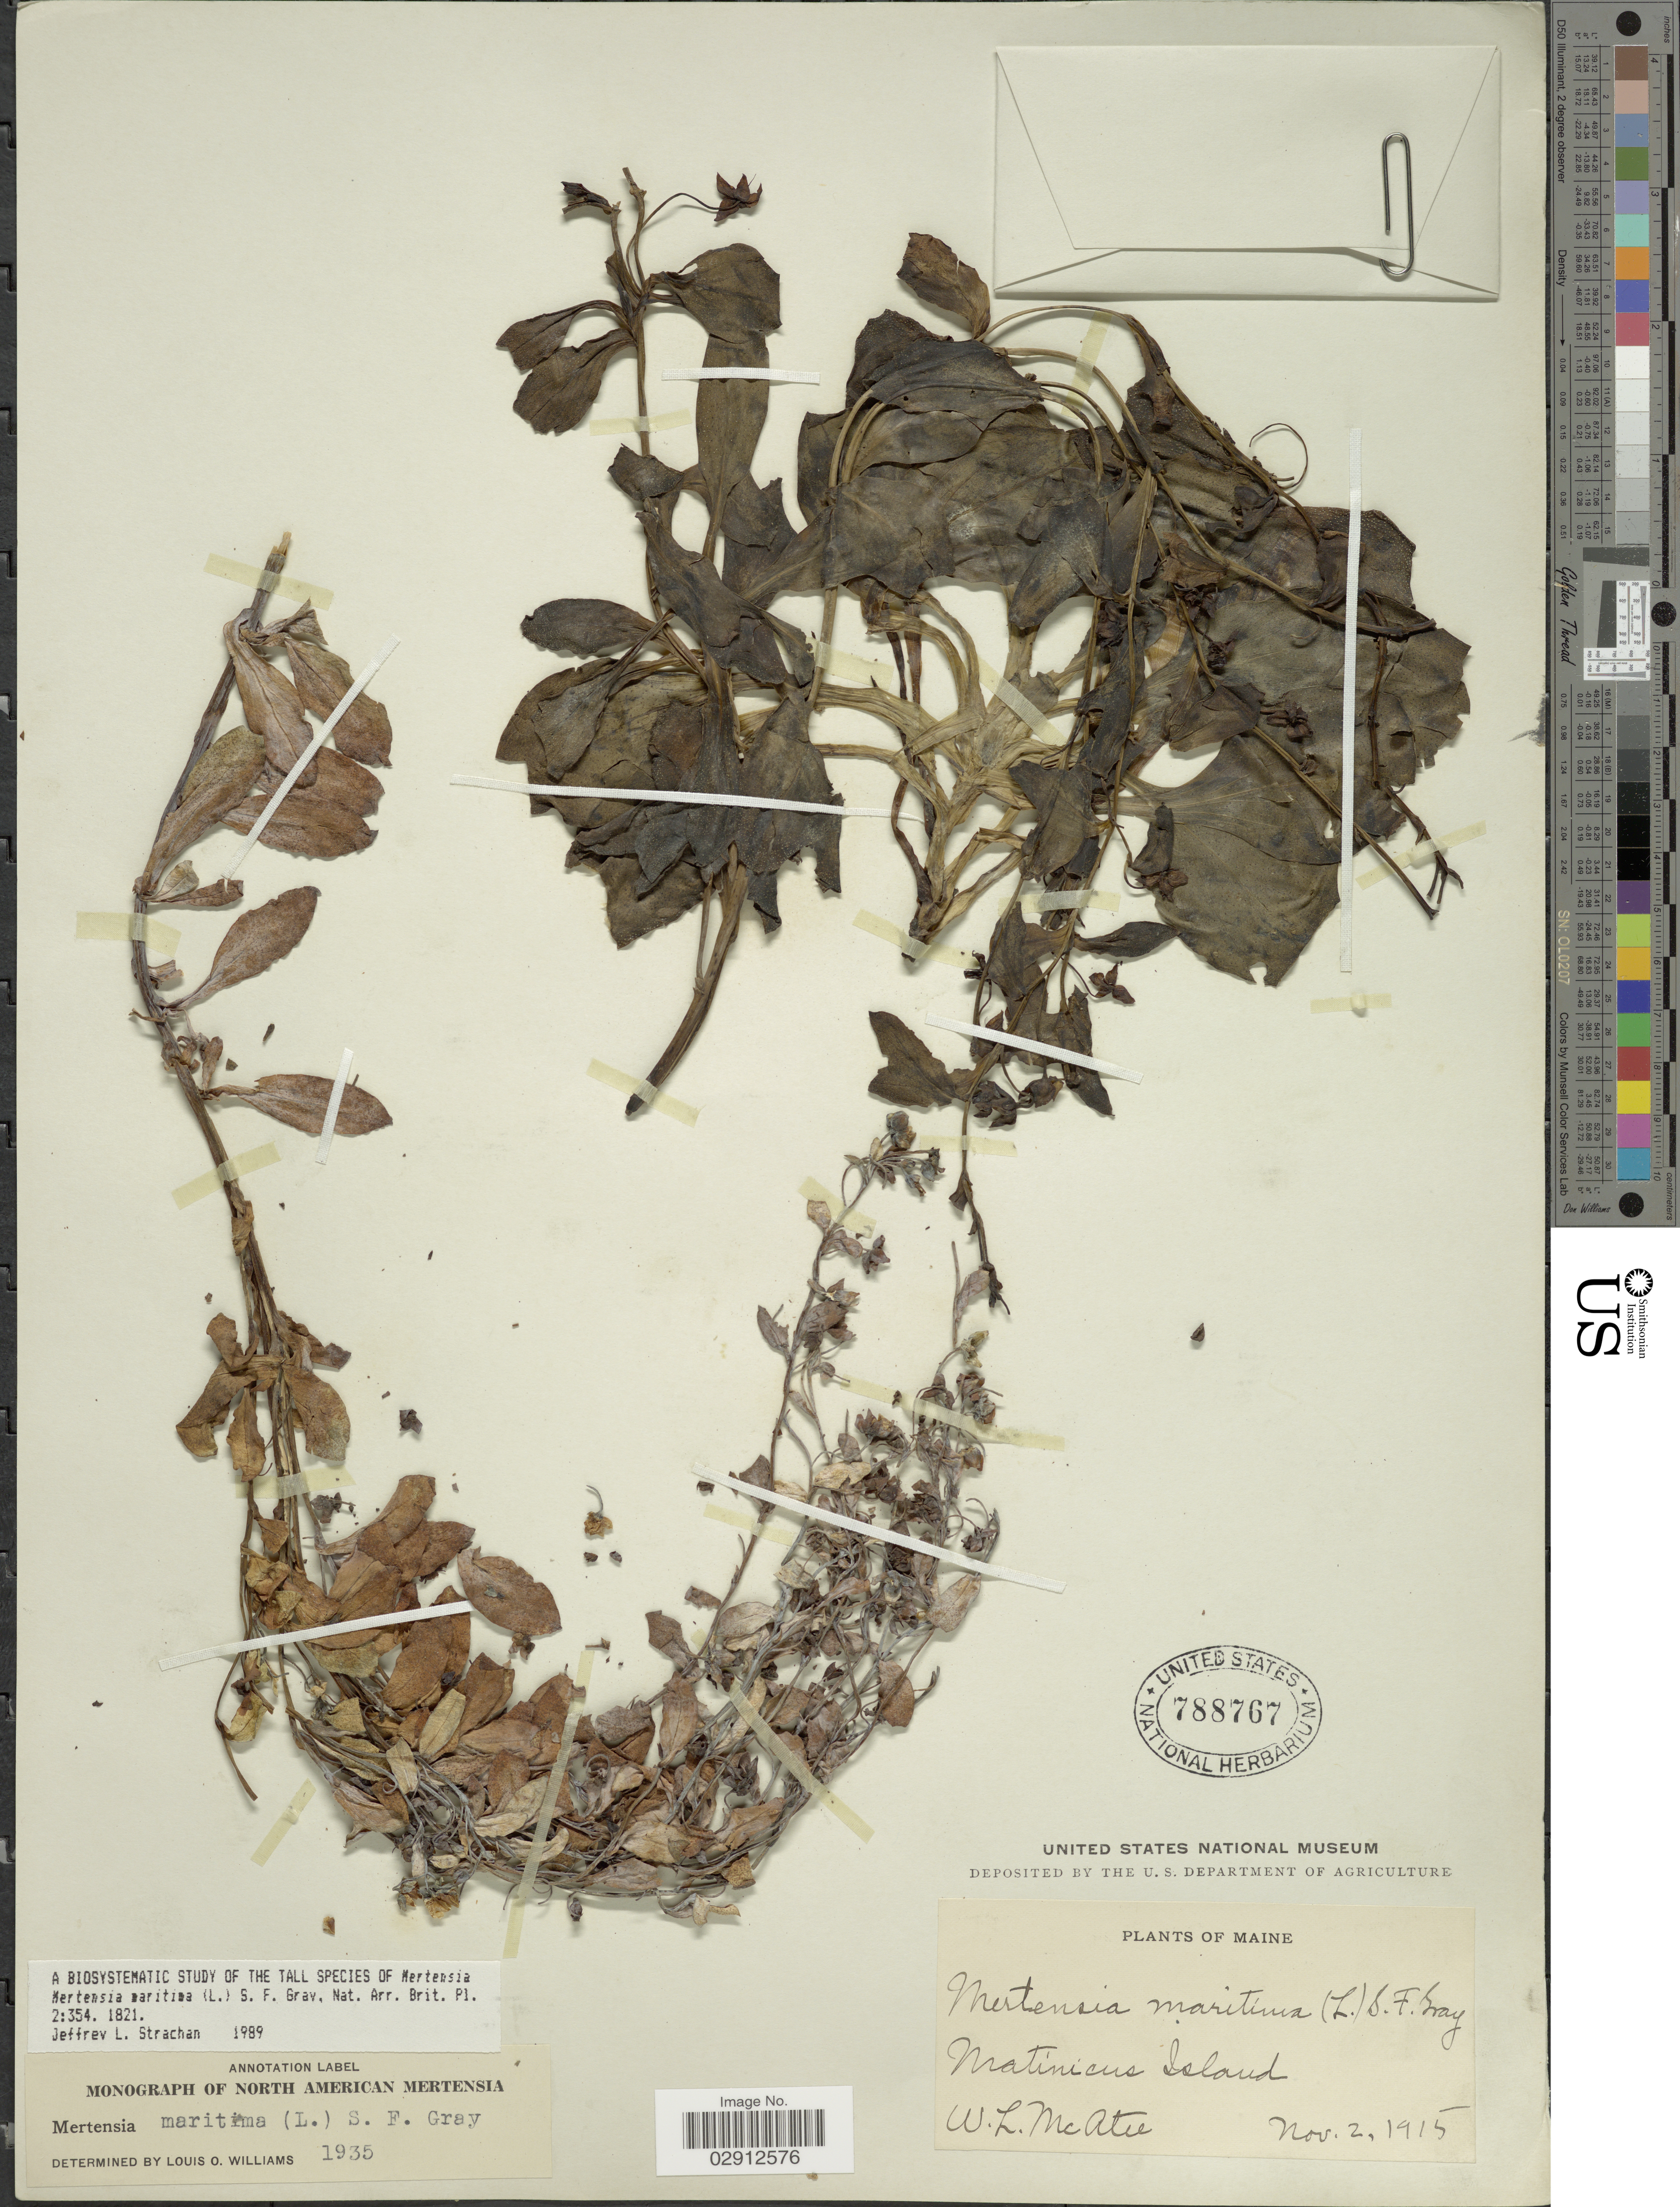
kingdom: Plantae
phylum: Tracheophyta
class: Magnoliopsida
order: Boraginales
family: Boraginaceae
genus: Mertensia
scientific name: Mertensia maritima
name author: (L.) S.F. Gray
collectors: W. McAtee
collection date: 1915-11-02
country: United States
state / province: Maine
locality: Matinicus Island.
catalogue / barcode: US 788767